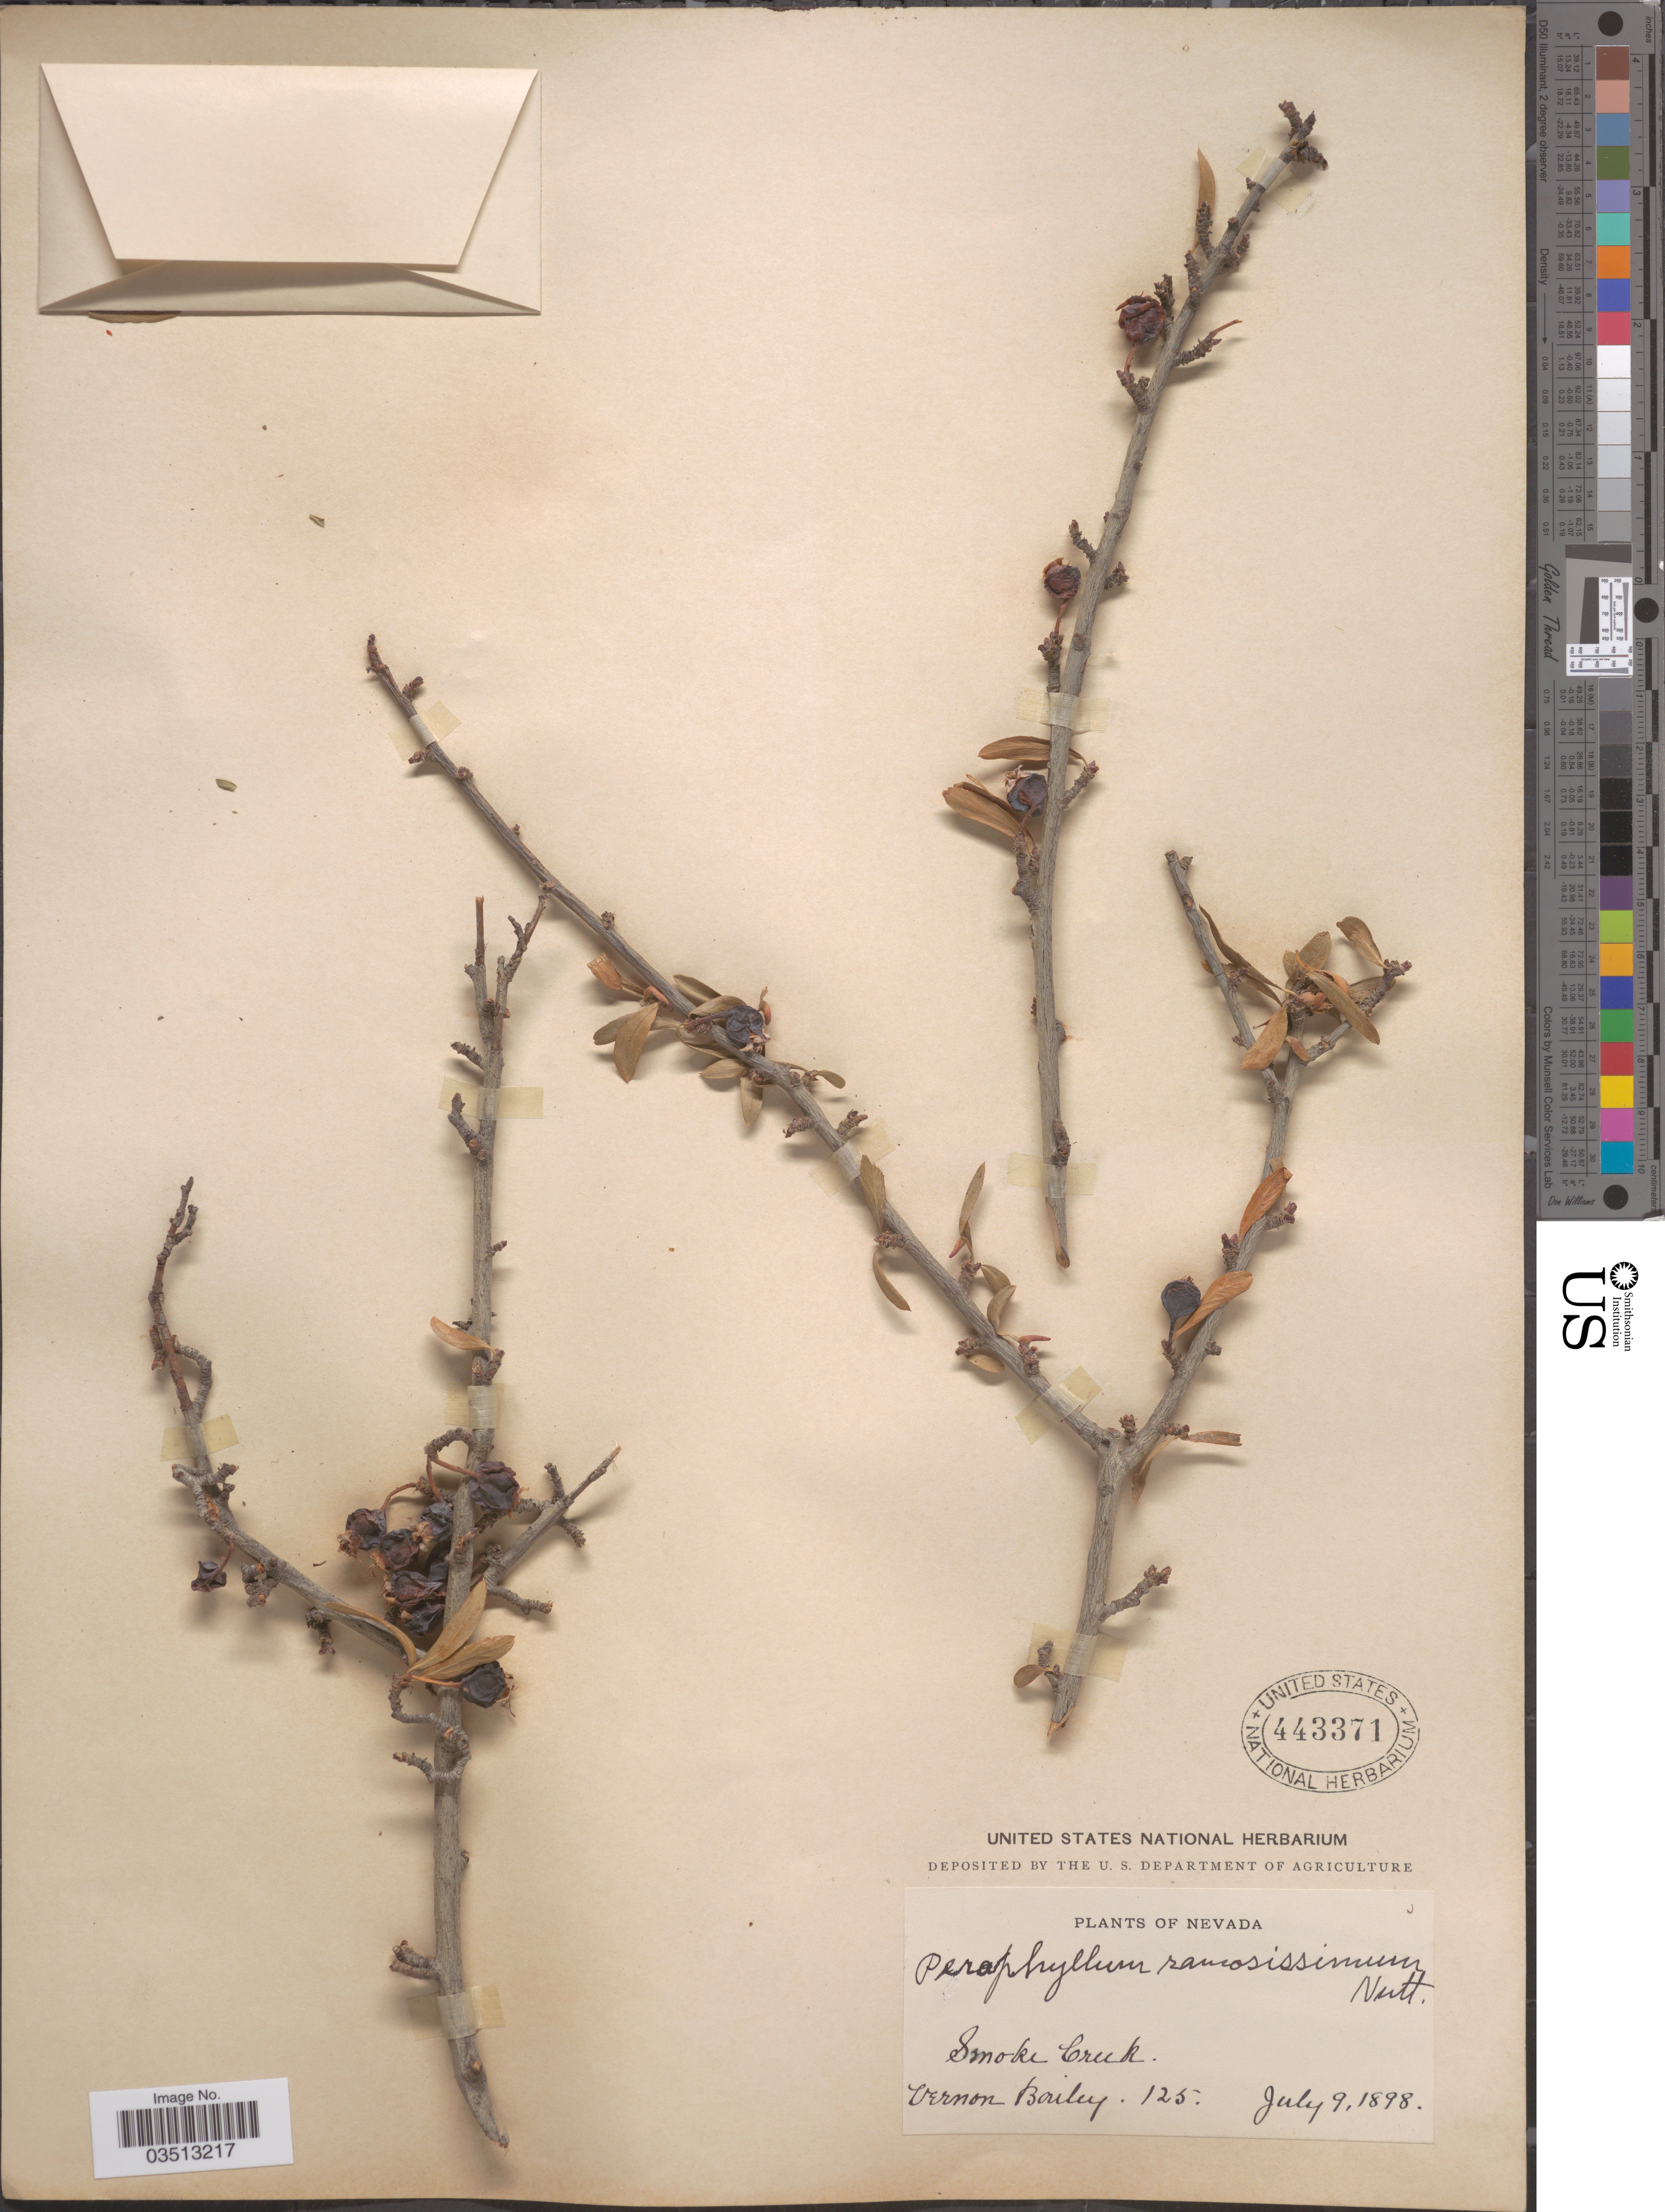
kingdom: Plantae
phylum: Tracheophyta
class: Magnoliopsida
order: Rosales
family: Rosaceae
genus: Peraphyllum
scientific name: Peraphyllum ramosissimum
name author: Nutt.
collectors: V. O. Bailey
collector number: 125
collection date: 1898-07-09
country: United States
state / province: Nevada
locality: Smoke Creek.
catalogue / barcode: US 443371